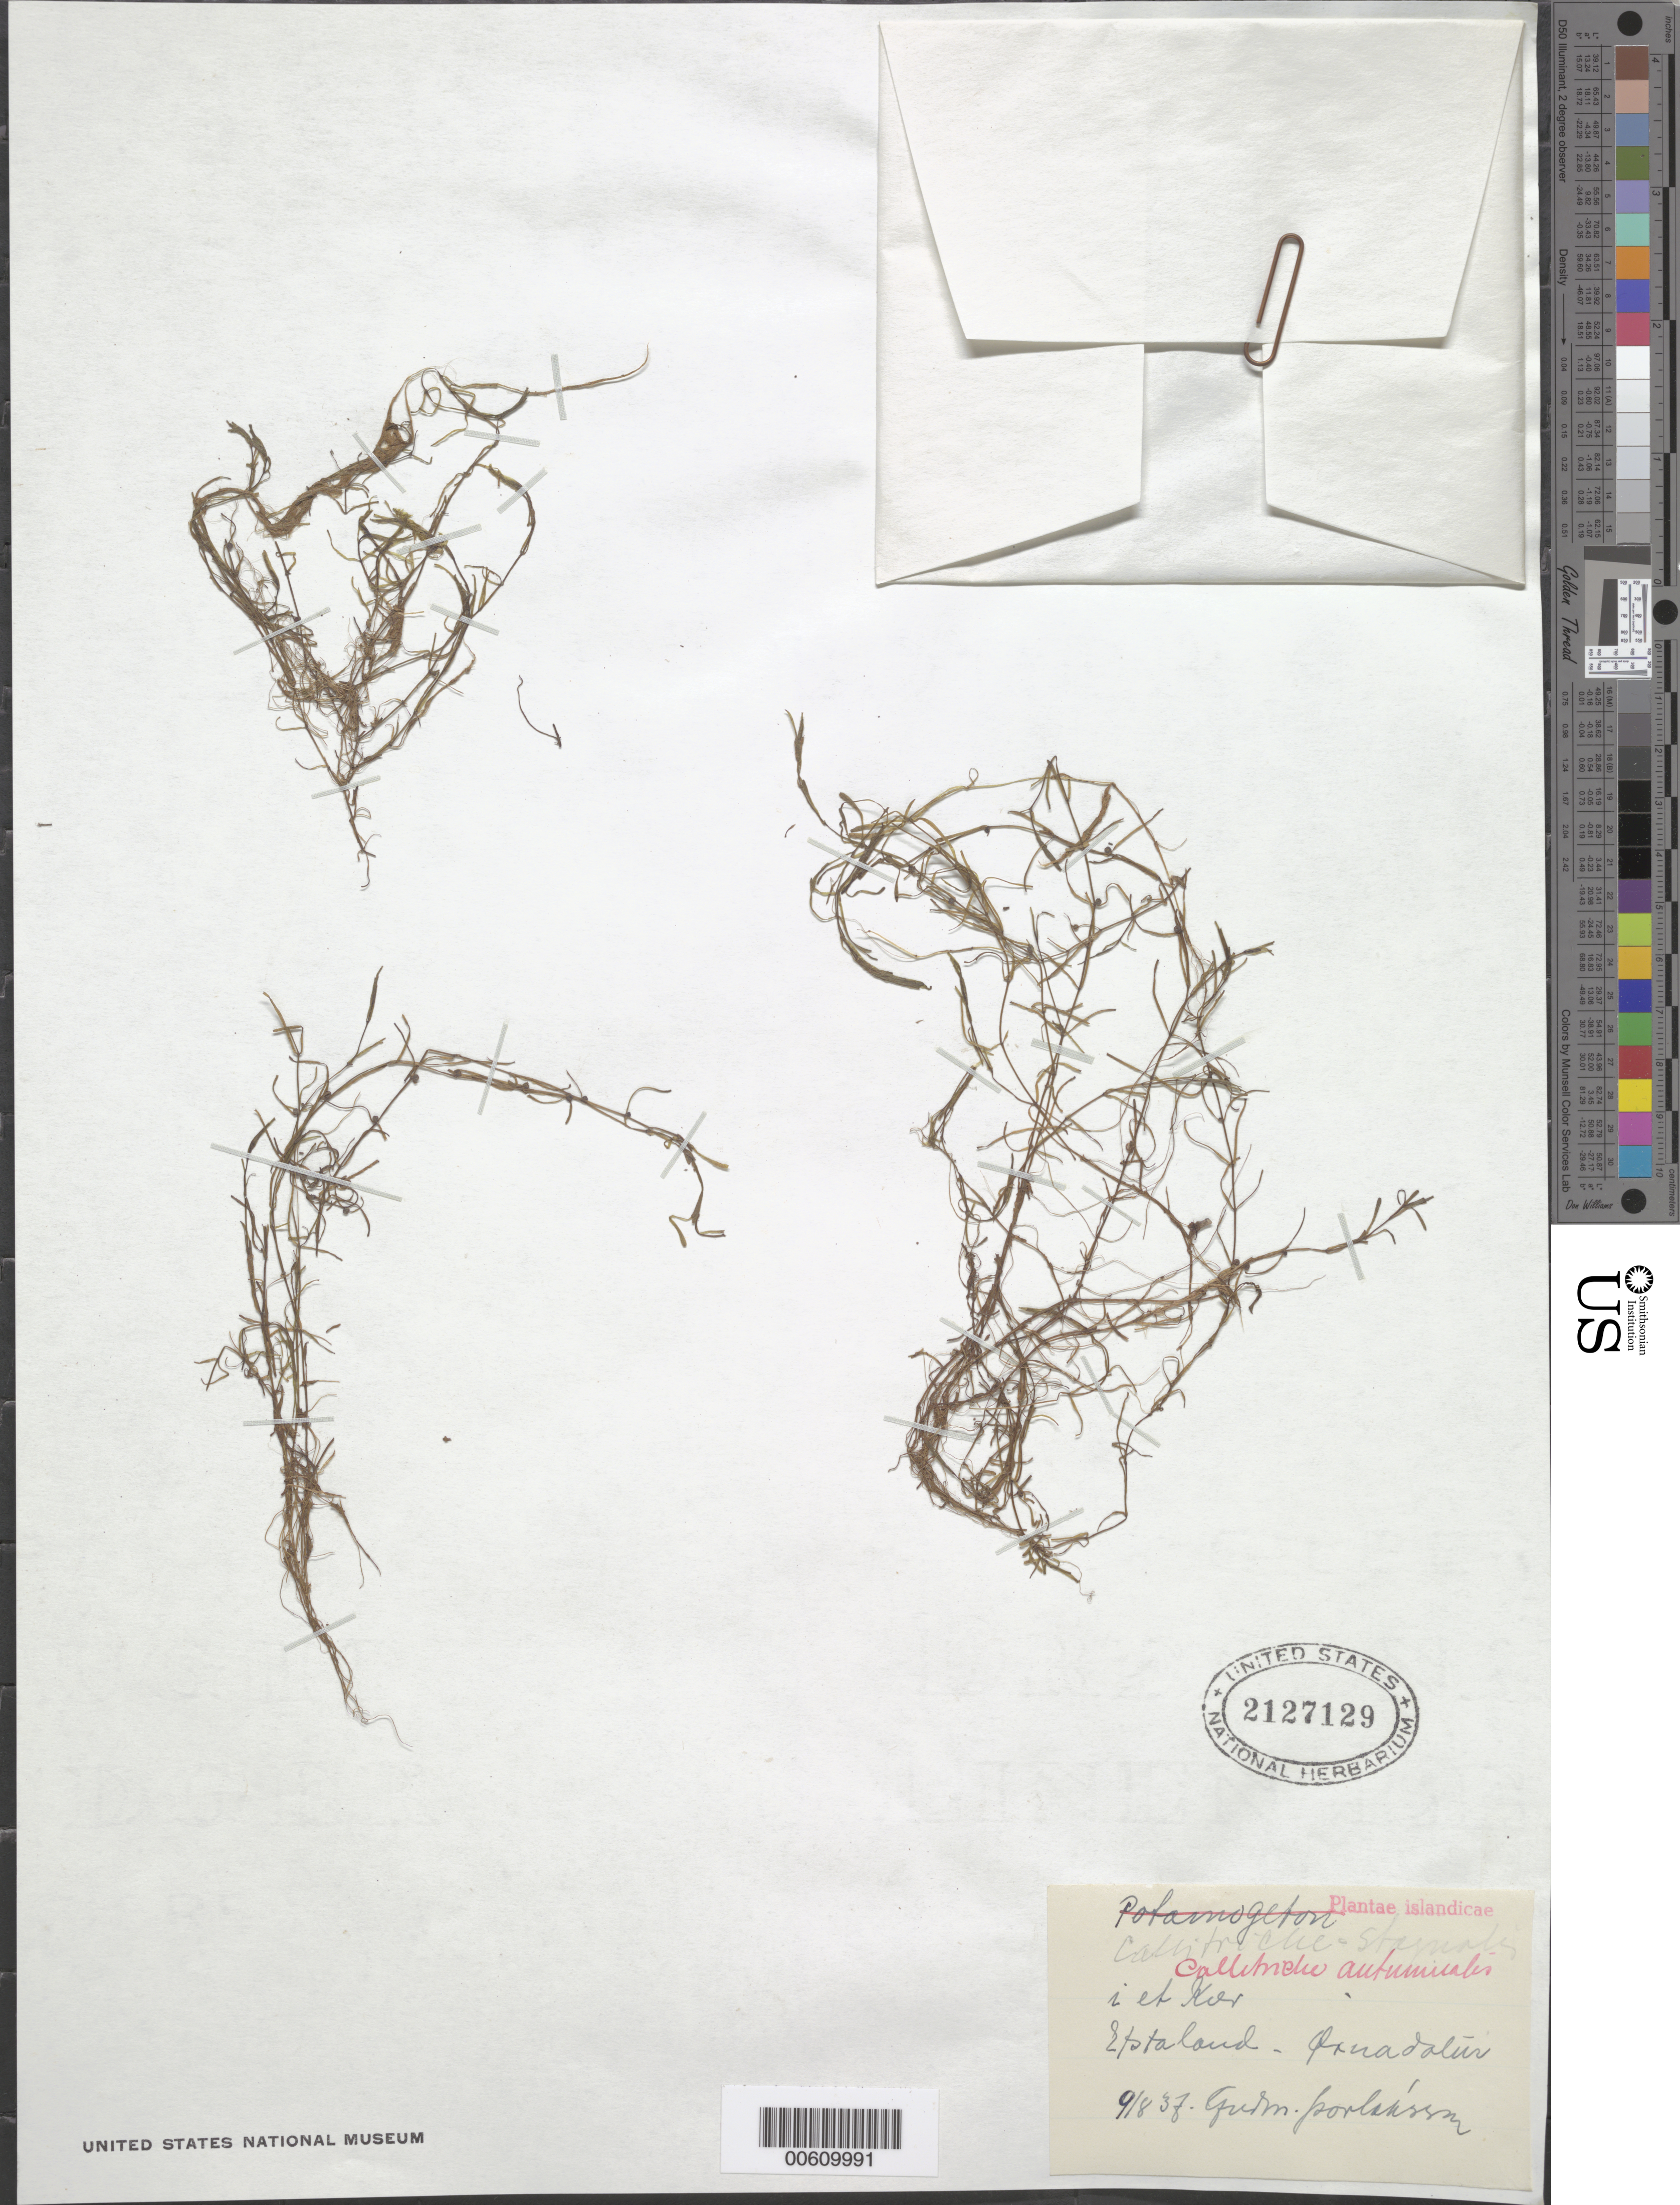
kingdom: Plantae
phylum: Tracheophyta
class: Magnoliopsida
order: Lamiales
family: Plantaginaceae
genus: Callitriche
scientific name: Callitriche stagnalis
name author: Scop.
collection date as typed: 09 Aug 1937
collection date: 1937-08-09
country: Iceland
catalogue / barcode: US 2127129